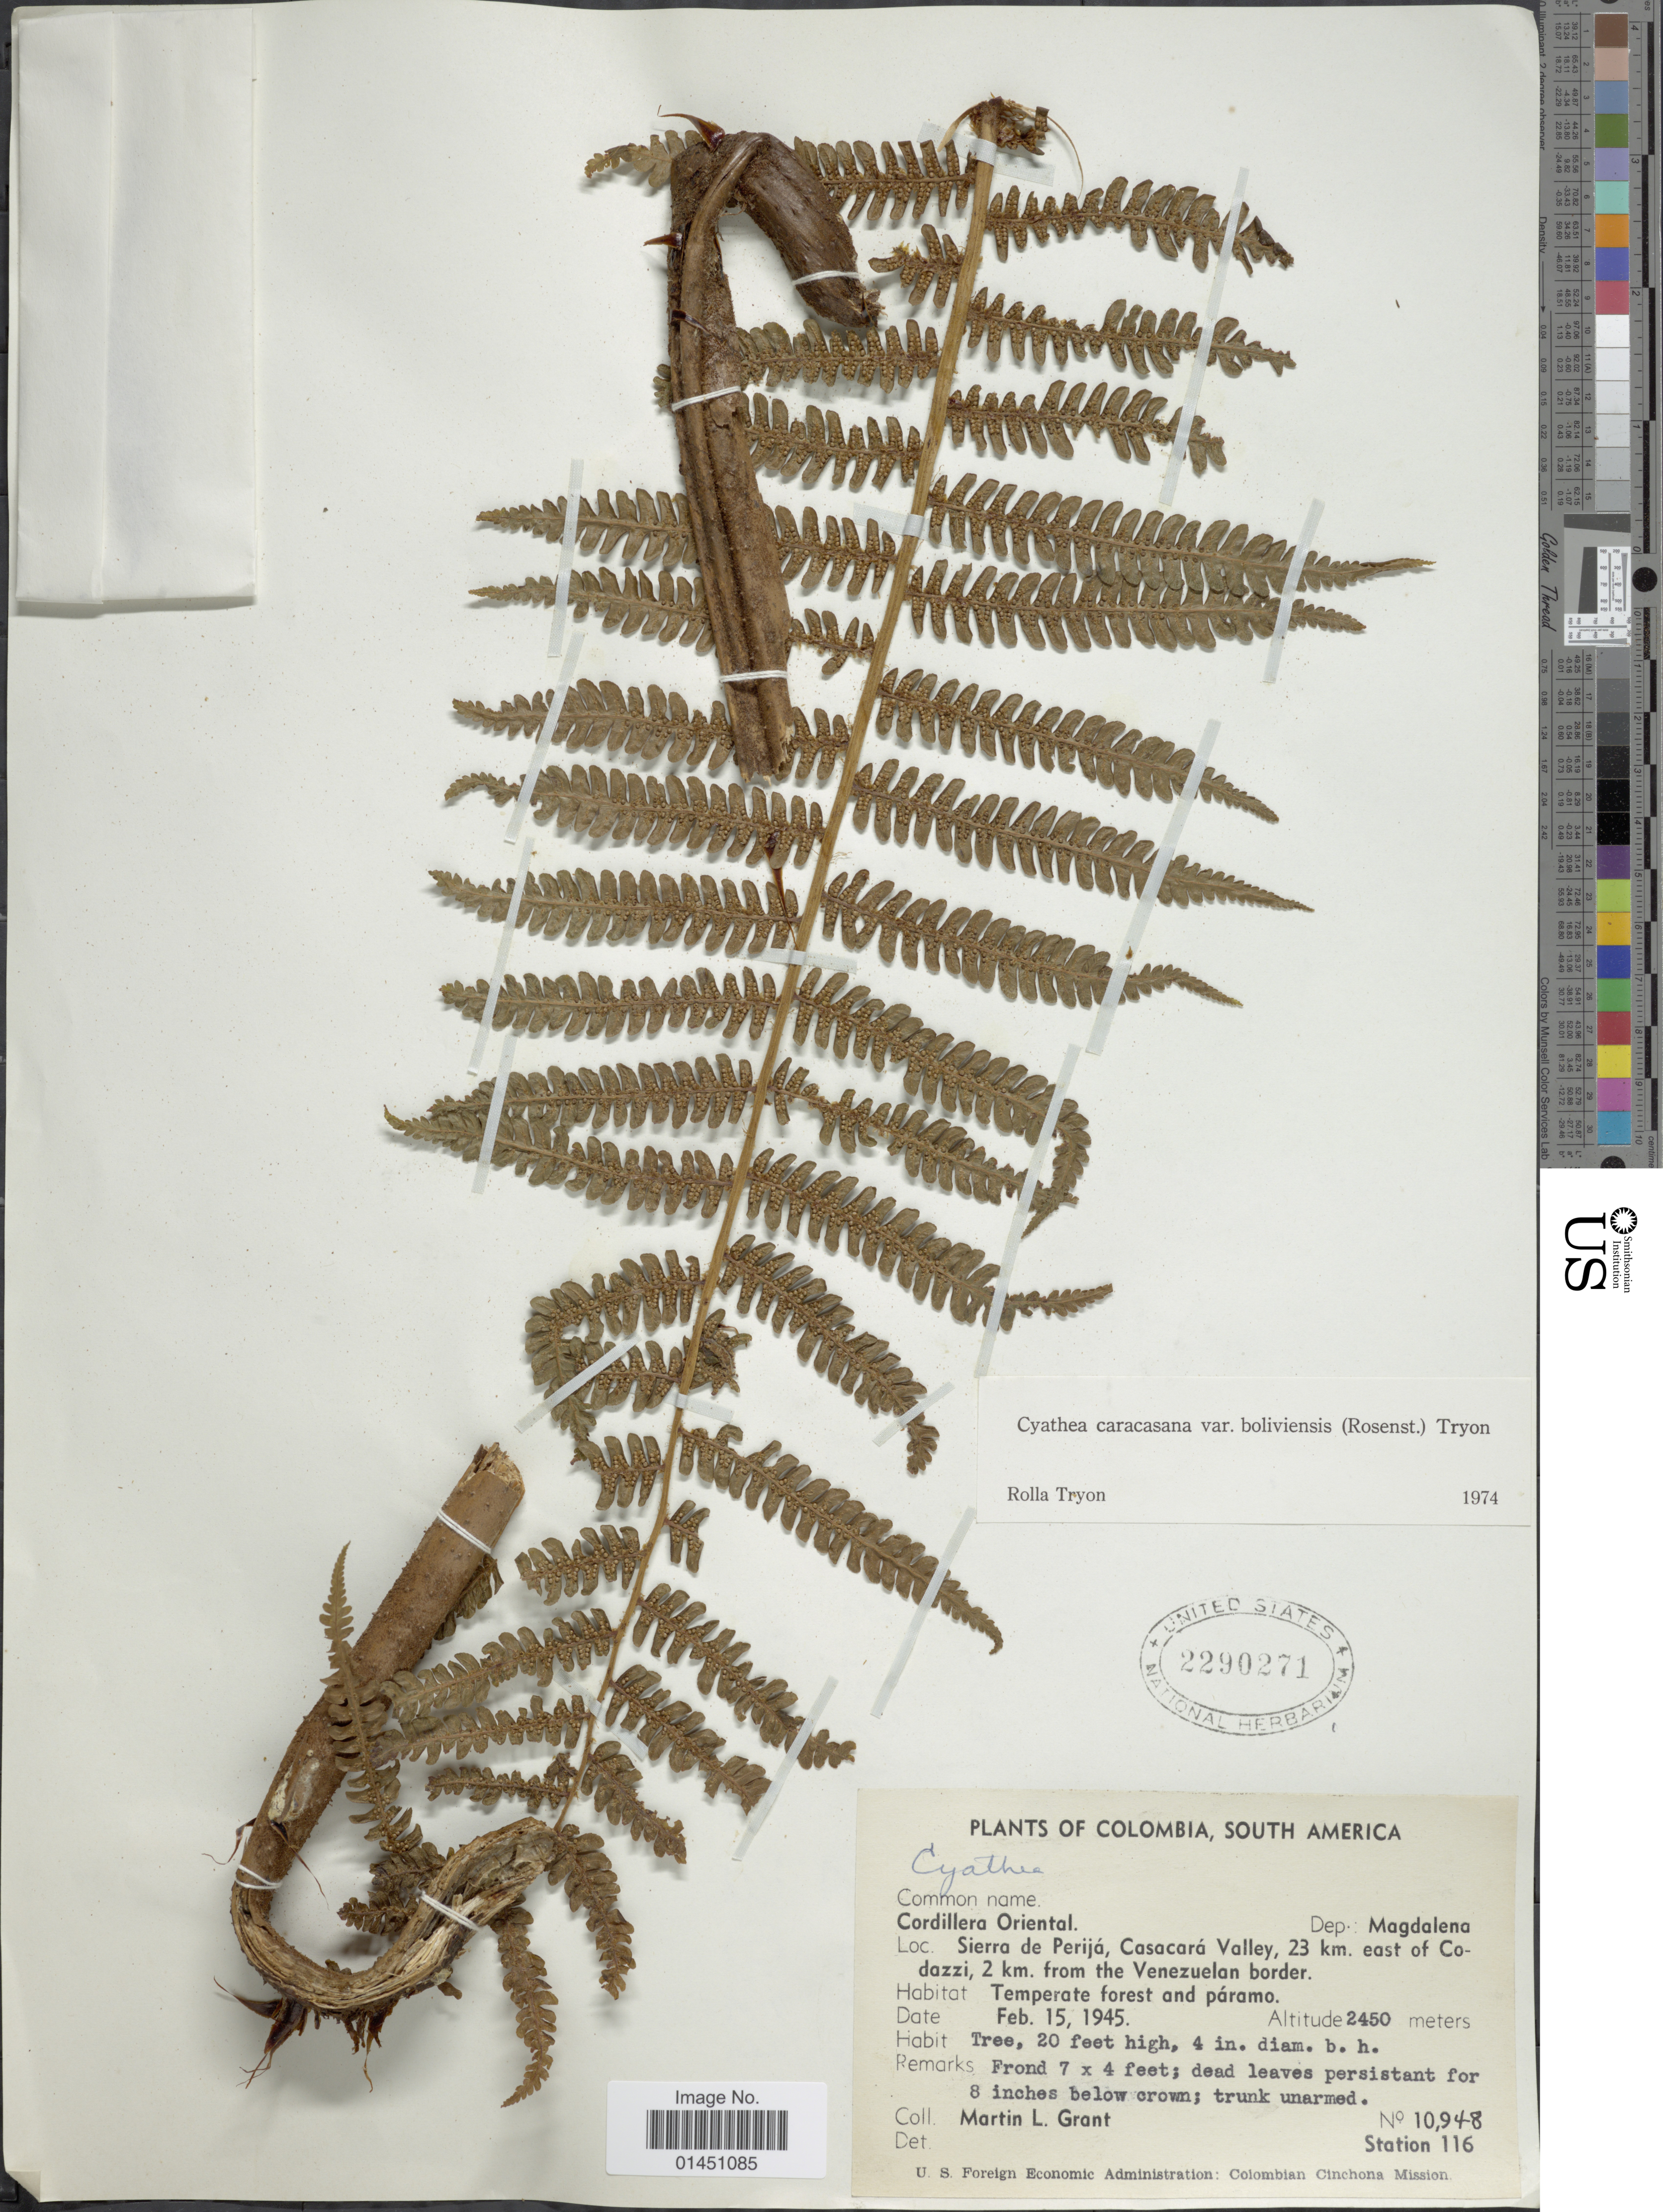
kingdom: Plantae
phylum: Tracheophyta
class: Polypodiopsida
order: Cyatheales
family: Cyatheaceae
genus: Cyathea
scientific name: Cyathea caracasana var. boliviensis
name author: (Rosenst.) R.M. Tryon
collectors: M. L. Grant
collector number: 10948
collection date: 1945-02-15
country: Colombia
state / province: Magdalena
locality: Cordillera Oriental, Sierra de Perija, Casacara Valley, 23 km. east of Codazzi, 2 km from the Venezuelan border, Temperate forest and paramo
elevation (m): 2450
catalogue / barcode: US 2290271